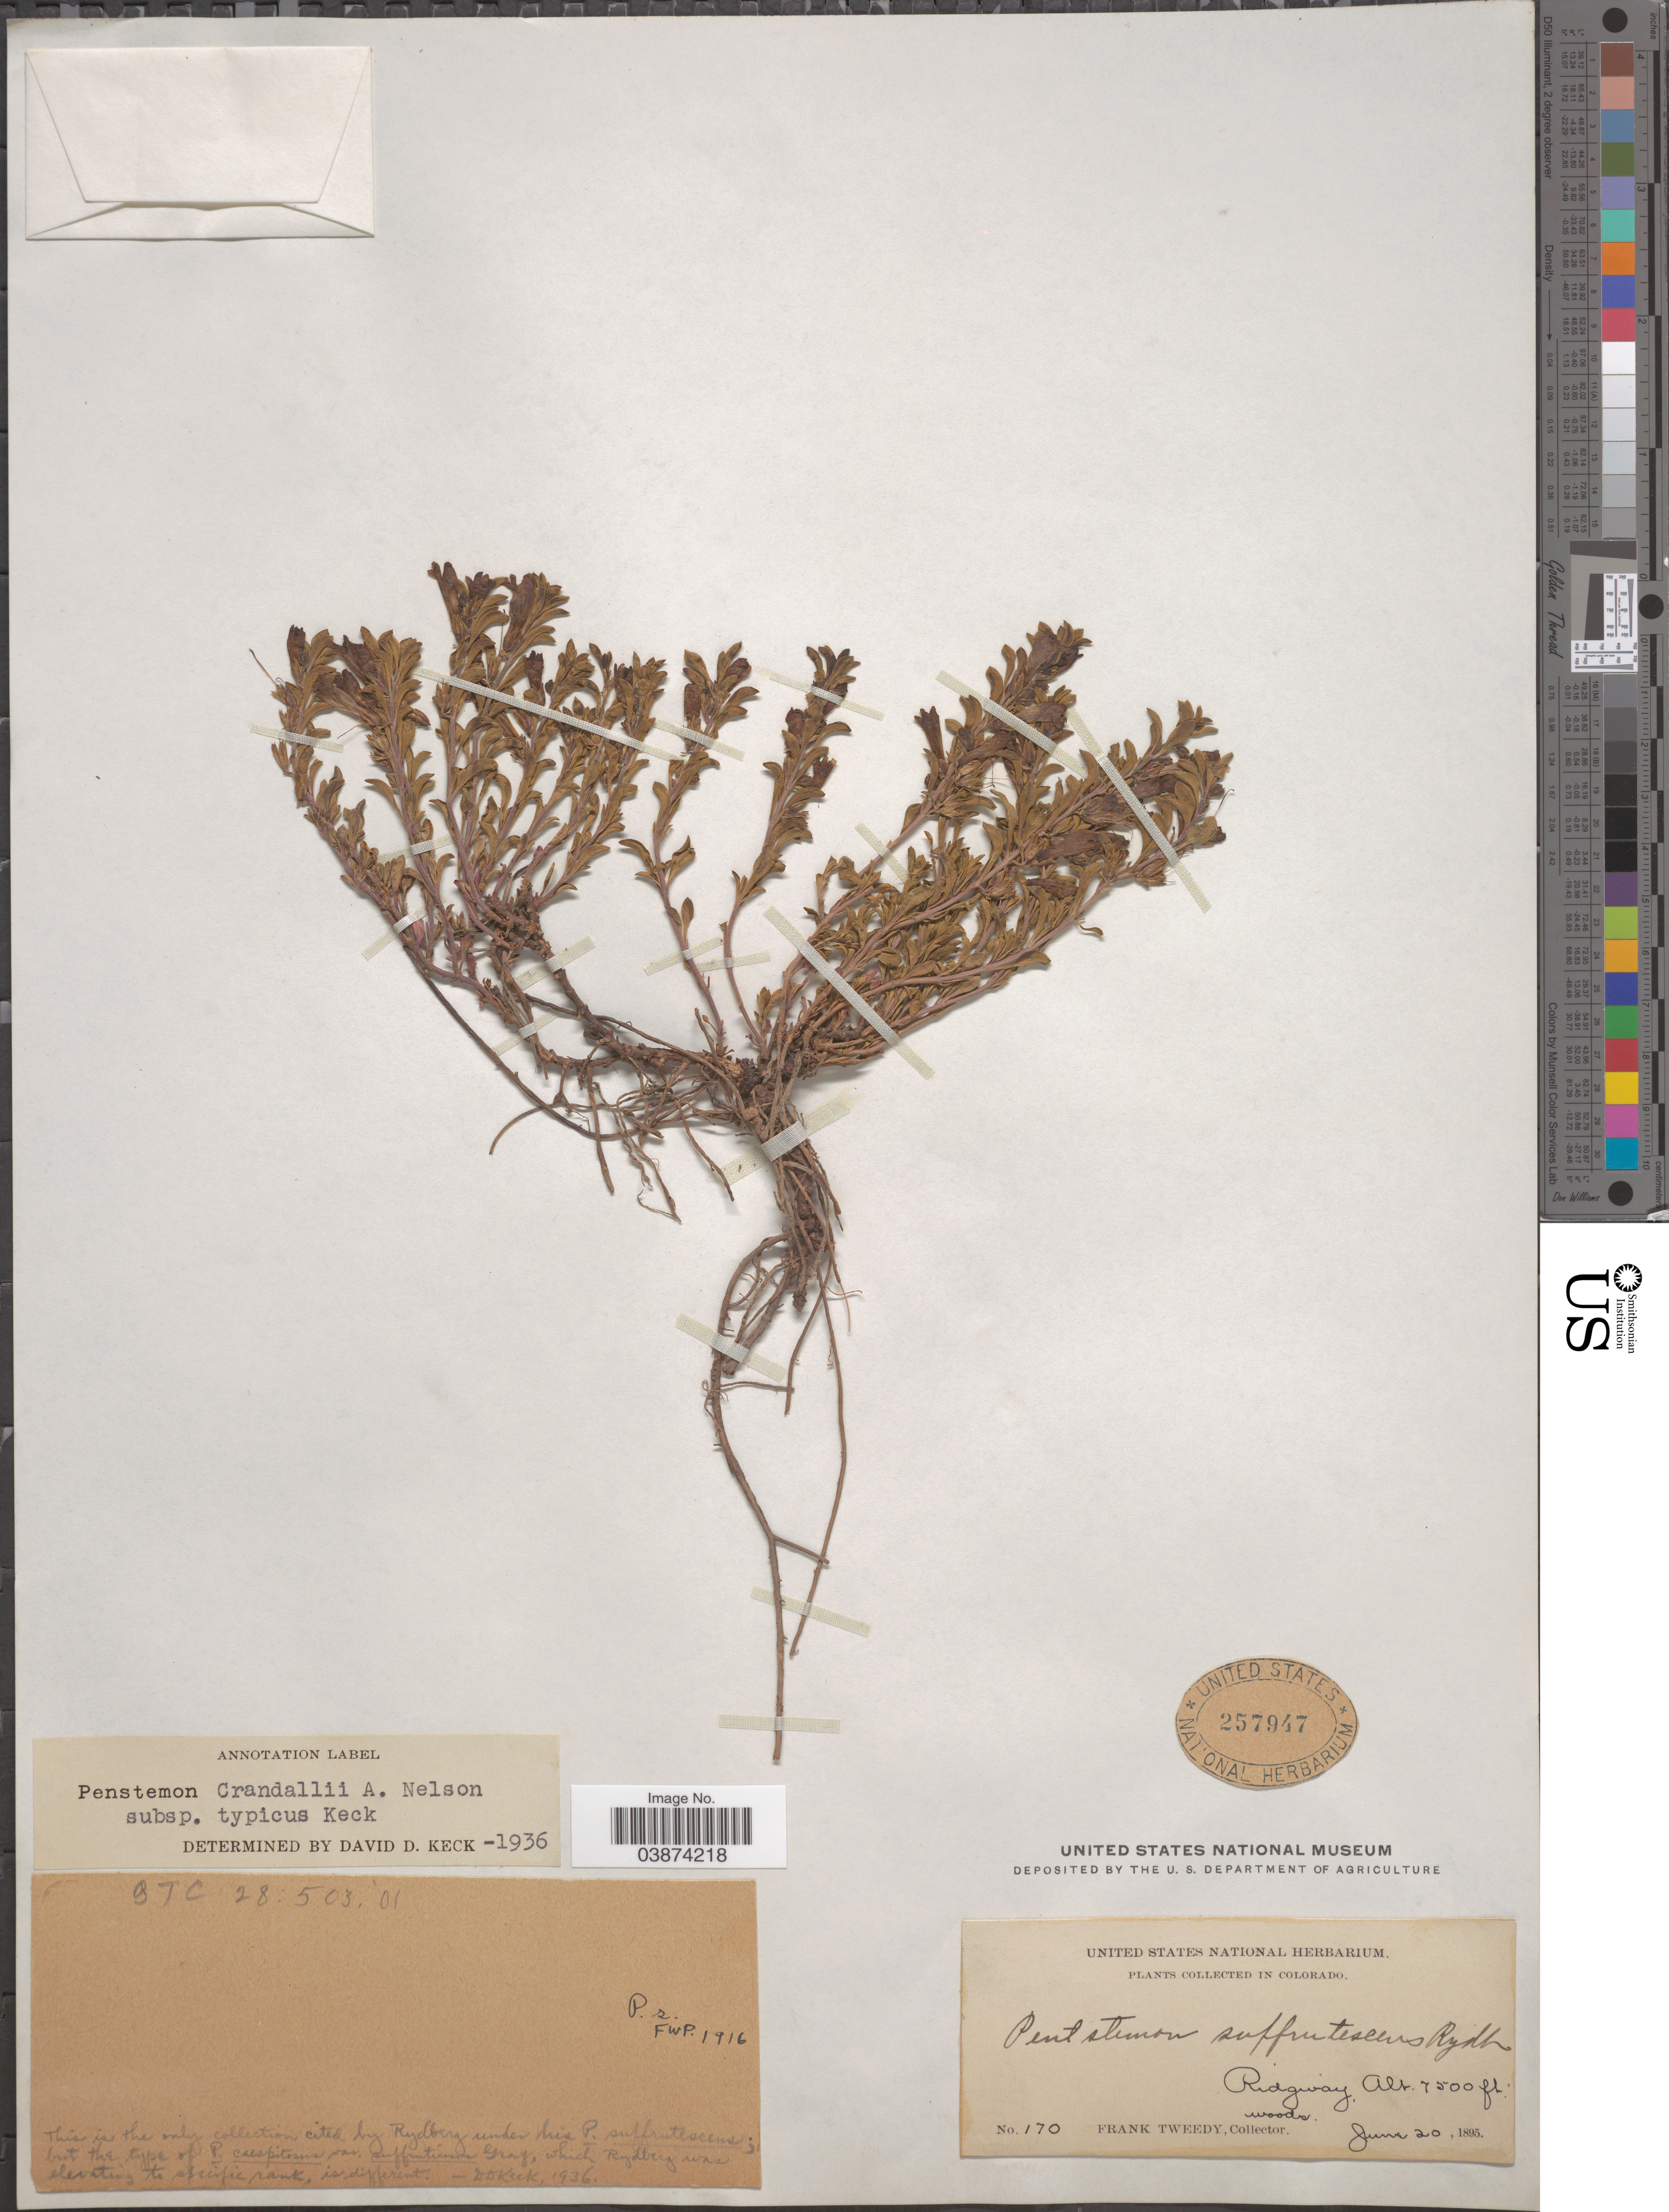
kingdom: Plantae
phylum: Tracheophyta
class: Magnoliopsida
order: Lamiales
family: Plantaginaceae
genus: Penstemon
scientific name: Penstemon crandallii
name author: A. Nelson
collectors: F. Tweedy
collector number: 170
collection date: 1895-06-20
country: United States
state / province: Colorado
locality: Ridgway.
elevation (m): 2286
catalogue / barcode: US 257947